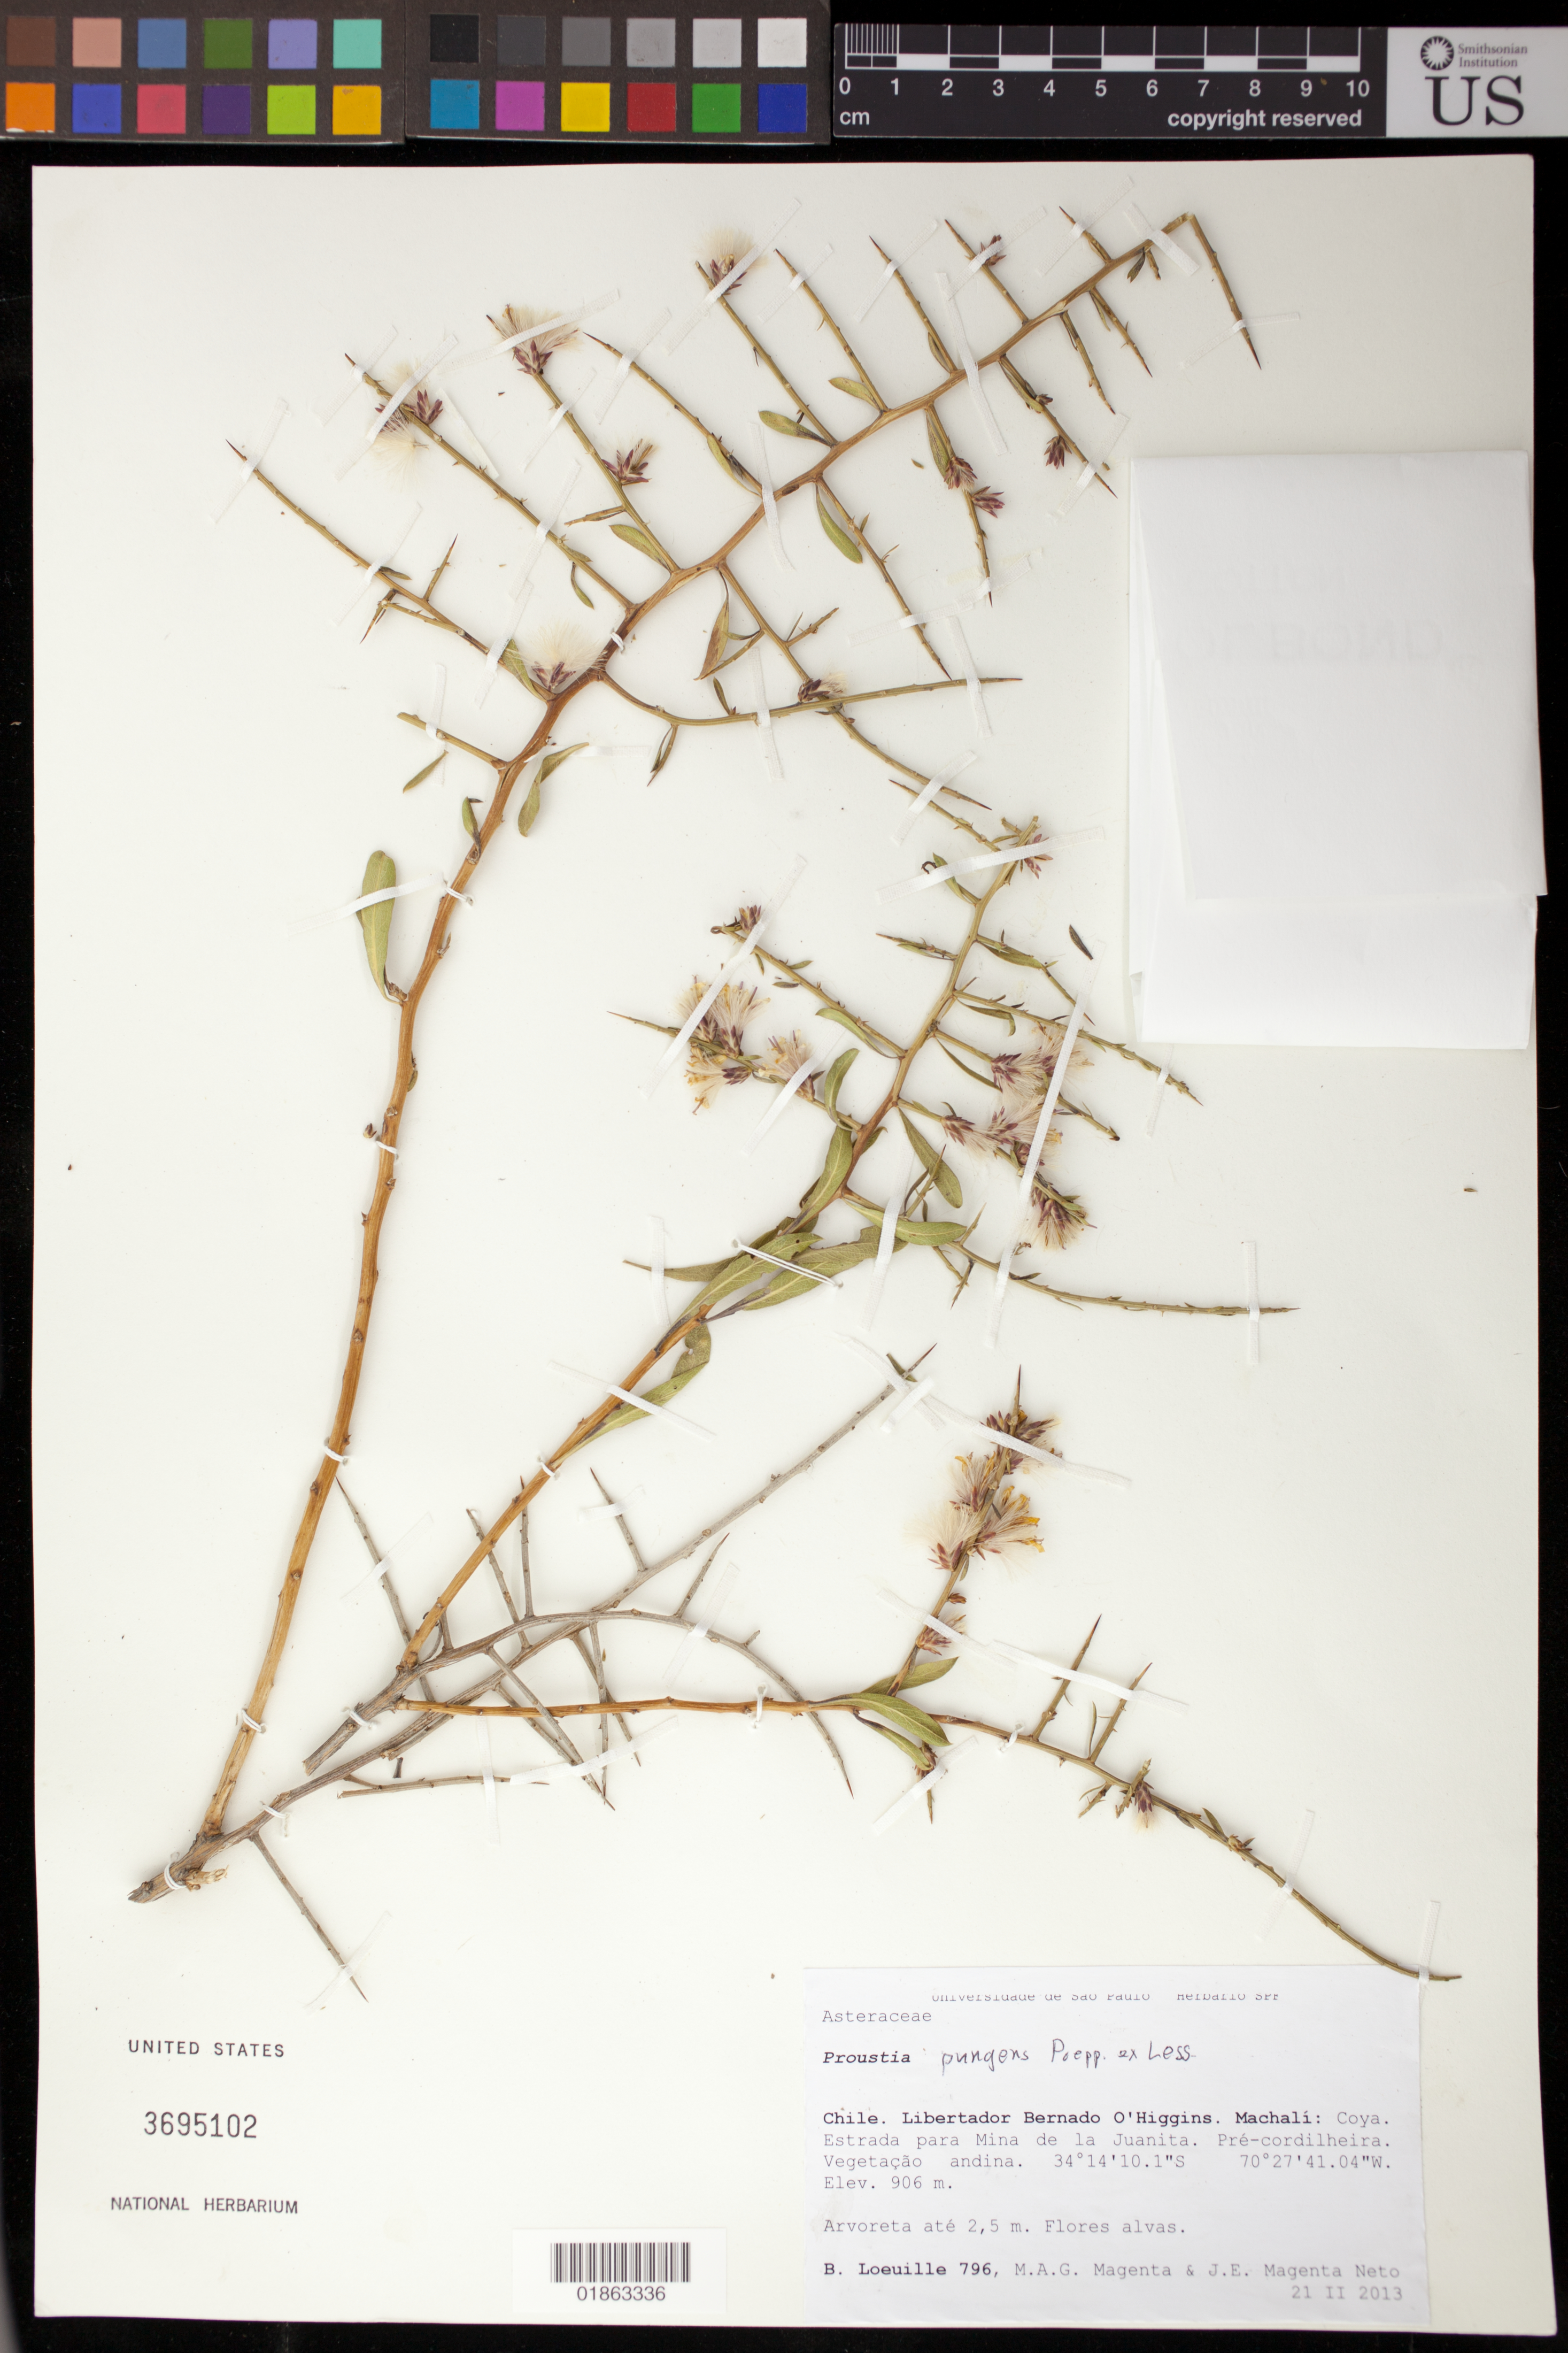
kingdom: Plantae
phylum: Tracheophyta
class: Magnoliopsida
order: Asterales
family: Asteraceae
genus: Proustia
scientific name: Proustia pungens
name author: Poepp. ex Less.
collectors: B. Loeuille, M. A. G. Magenta & J. Magenta Neto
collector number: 796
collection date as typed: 21 II 2013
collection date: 2013-02-21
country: Chile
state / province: O'Higgins (VI)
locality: Libertador Bernado O'Higgins. Machali: Coya. Estrada para Mina de la Juanita.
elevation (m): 906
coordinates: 34 14 10.1 S, 70 27 41.04 W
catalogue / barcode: US 3695102